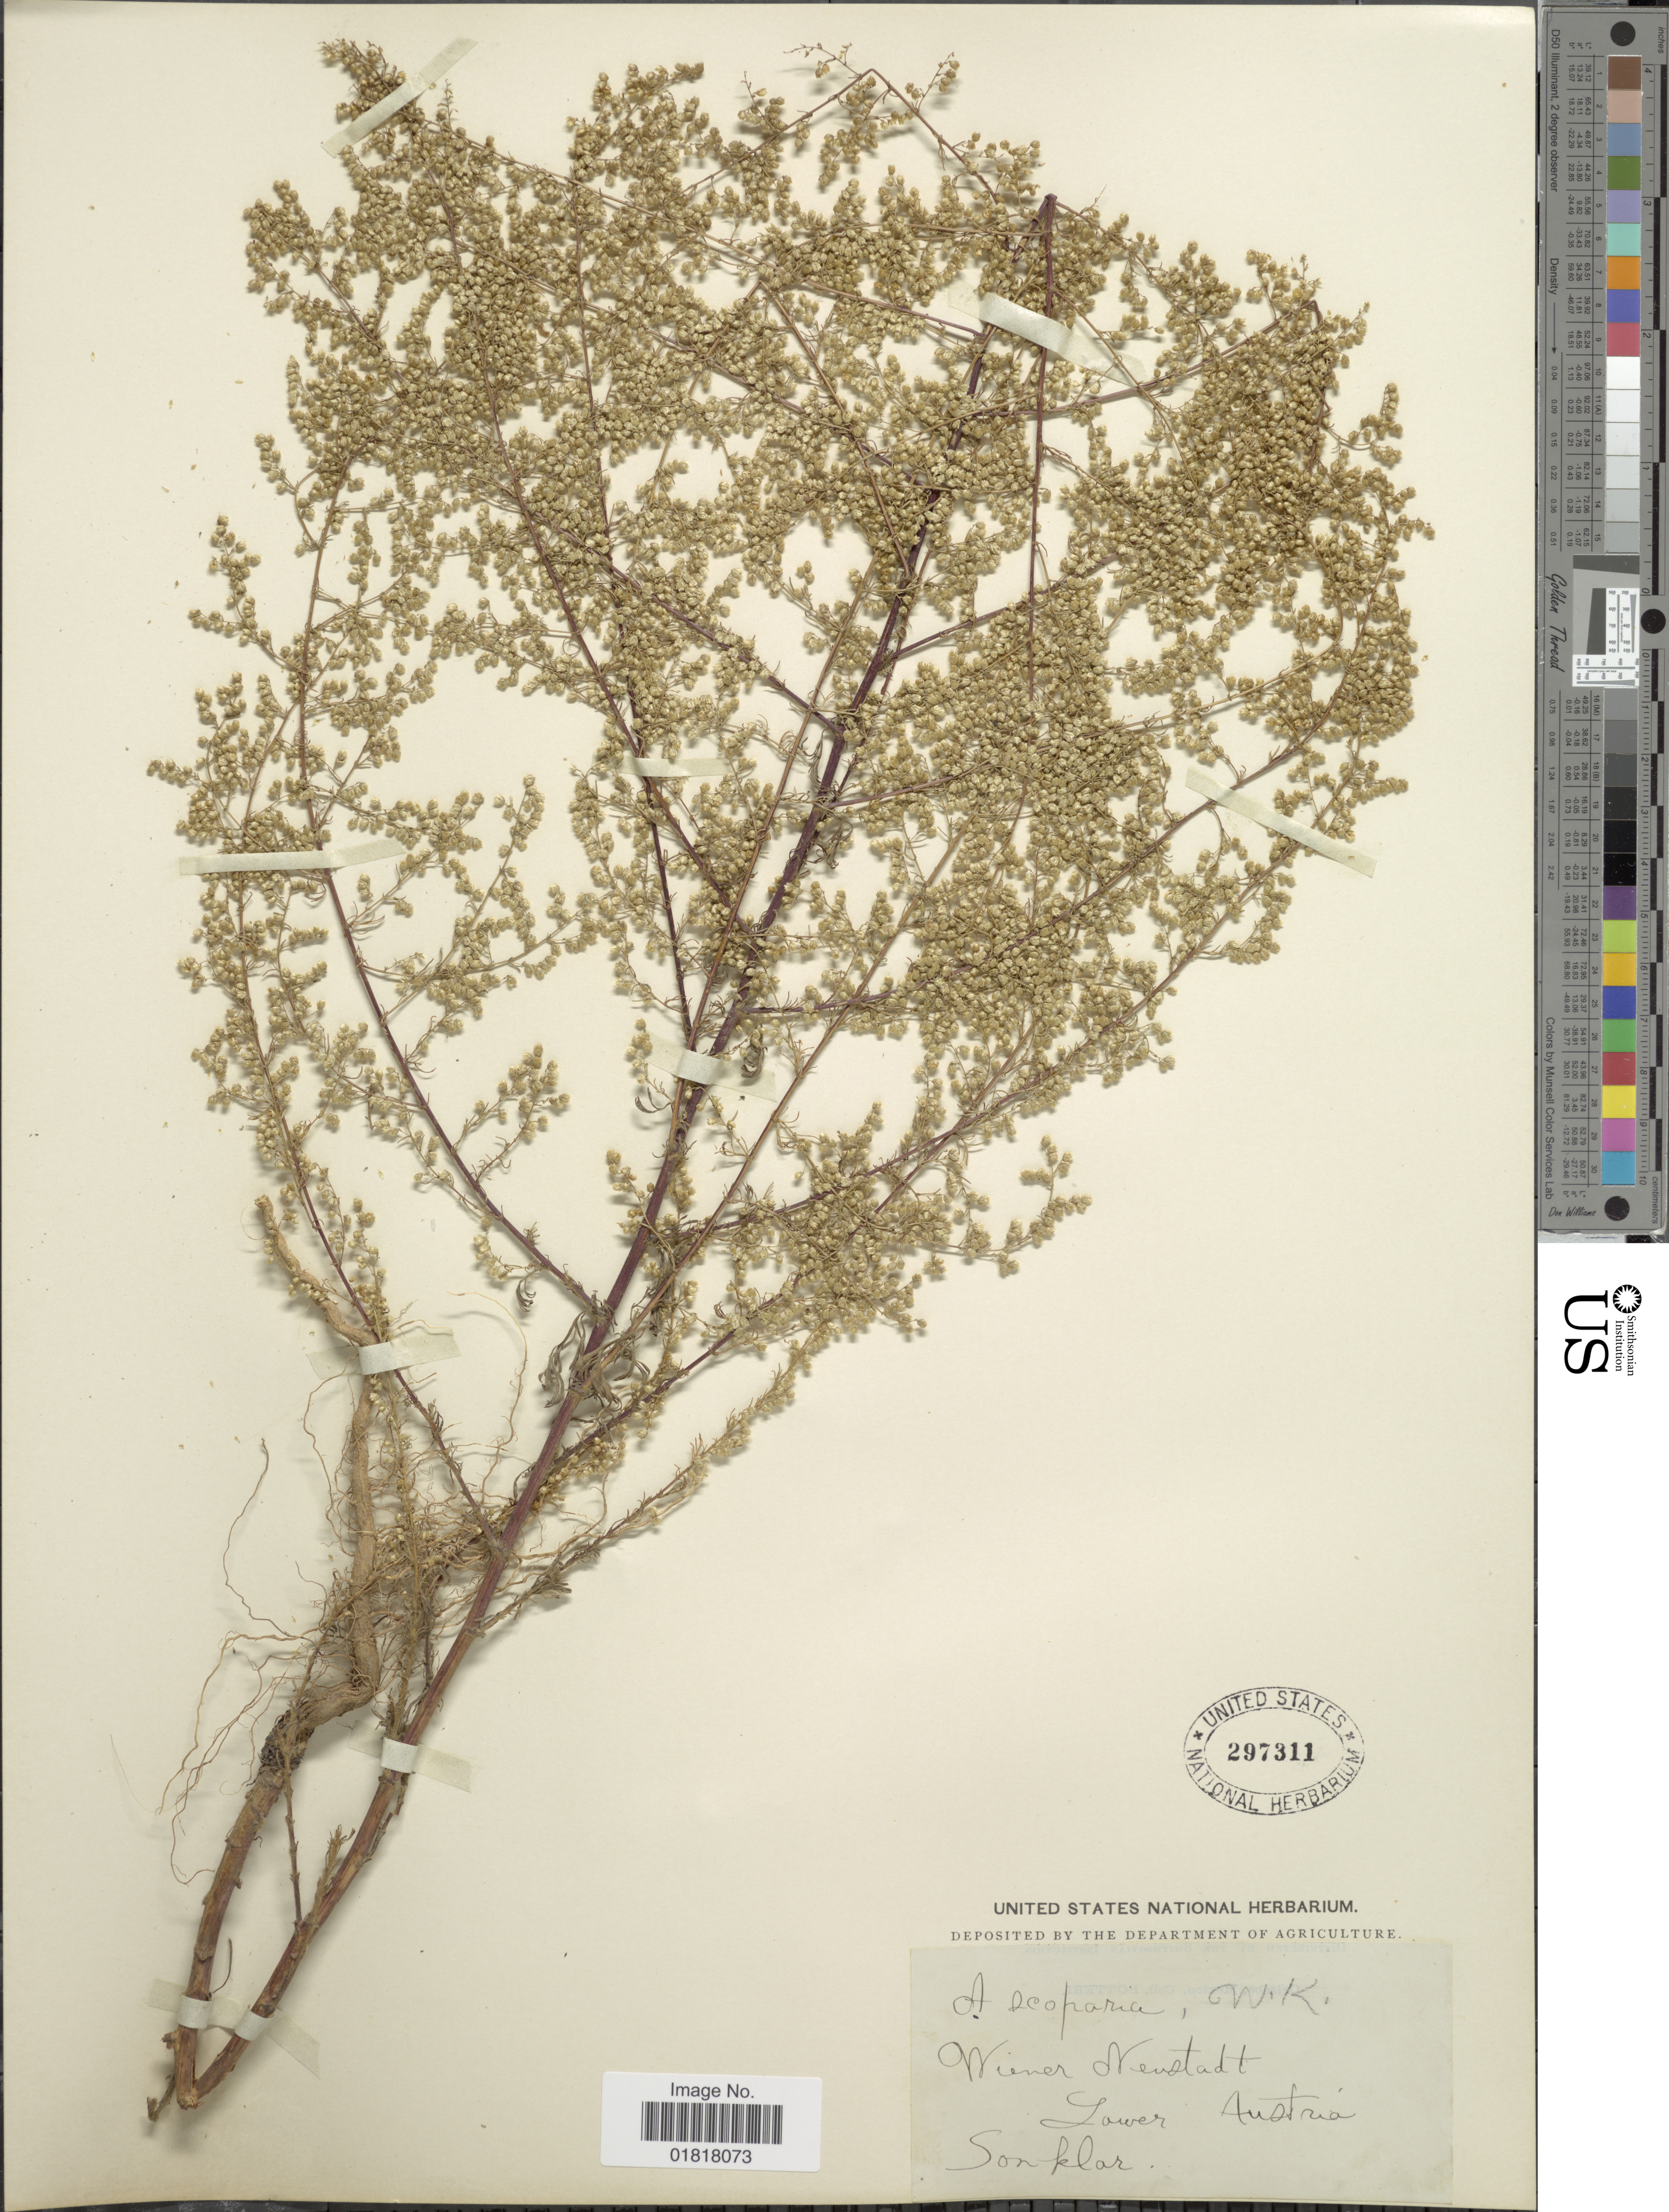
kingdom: Plantae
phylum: Tracheophyta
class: Magnoliopsida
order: Asterales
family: Asteraceae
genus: Artemisia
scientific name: Artemisia scoparia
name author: Waldst. & Kit.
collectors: C. Sonklar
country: Austria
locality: Wiener Nevstadt, lower Austria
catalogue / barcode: US 297311